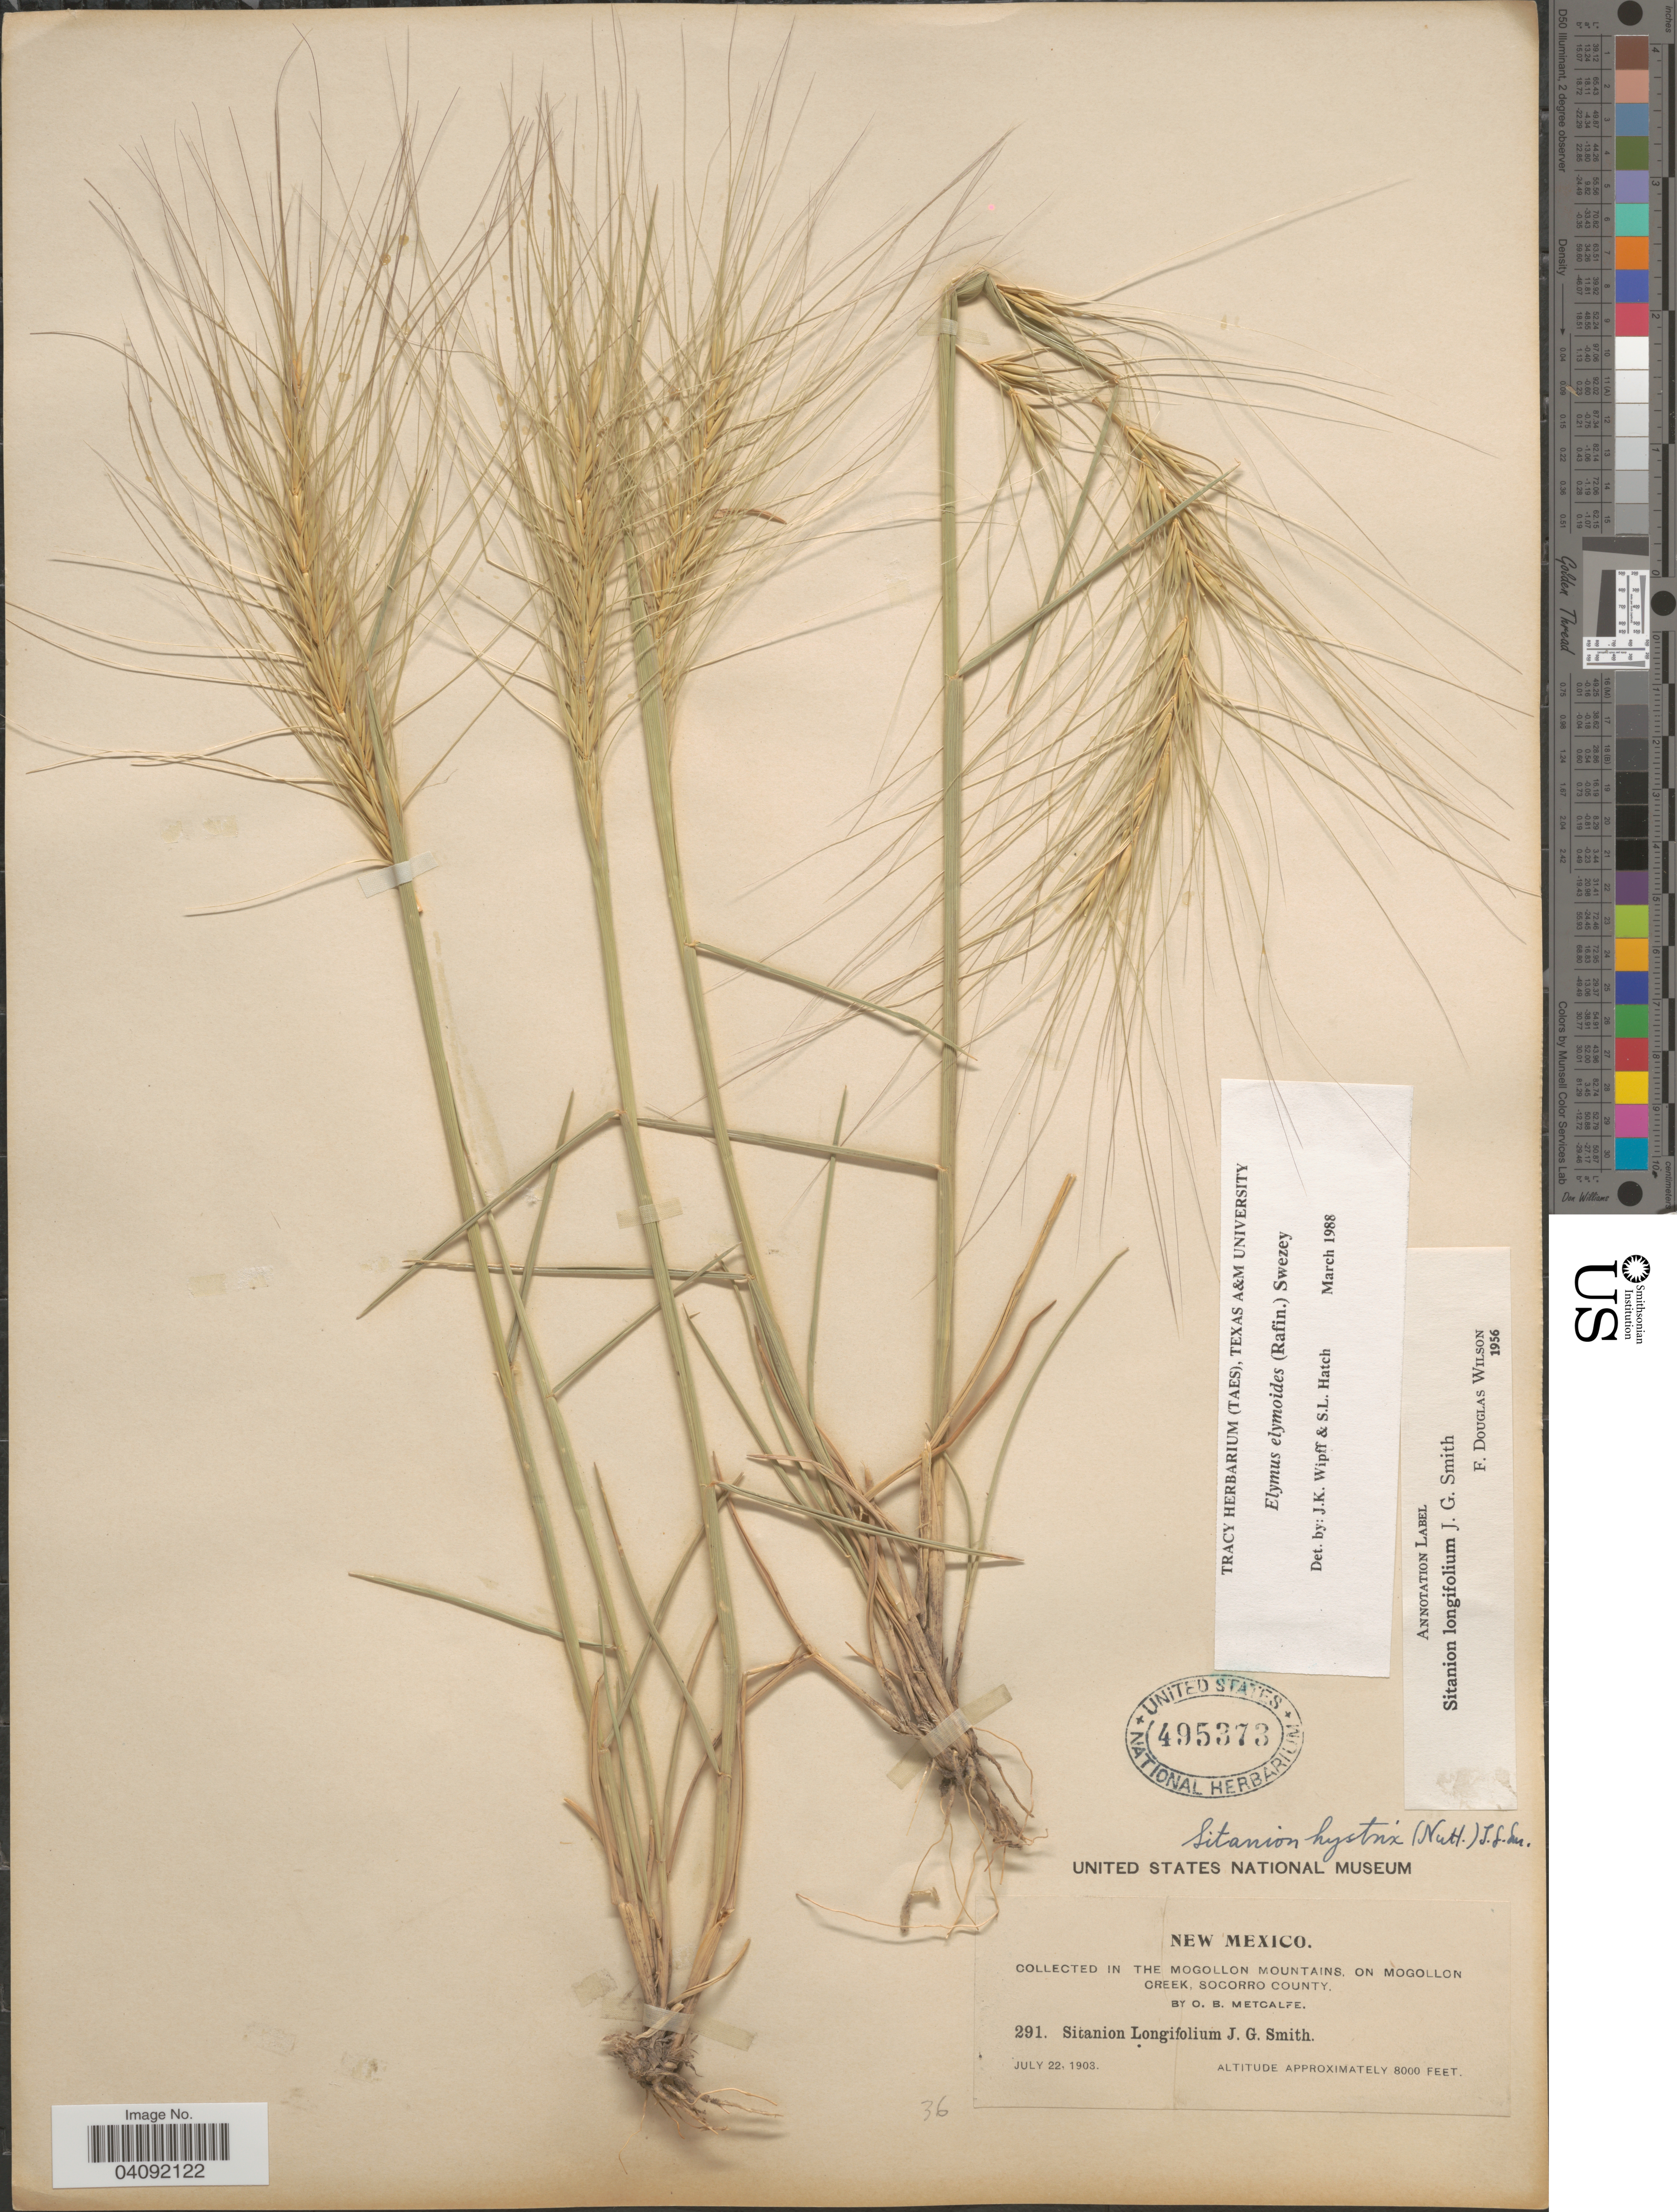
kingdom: Plantae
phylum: Tracheophyta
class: Liliopsida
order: Poales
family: Poaceae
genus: Elymus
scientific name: Elymus elymoides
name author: (Raf.) Swezey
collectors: O. B. Metcalfe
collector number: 291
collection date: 1903-07-22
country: United States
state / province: New Mexico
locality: In the Mogollon Mountains, on Mogollon Creek, Socorro County.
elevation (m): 2438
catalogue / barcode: US 495373